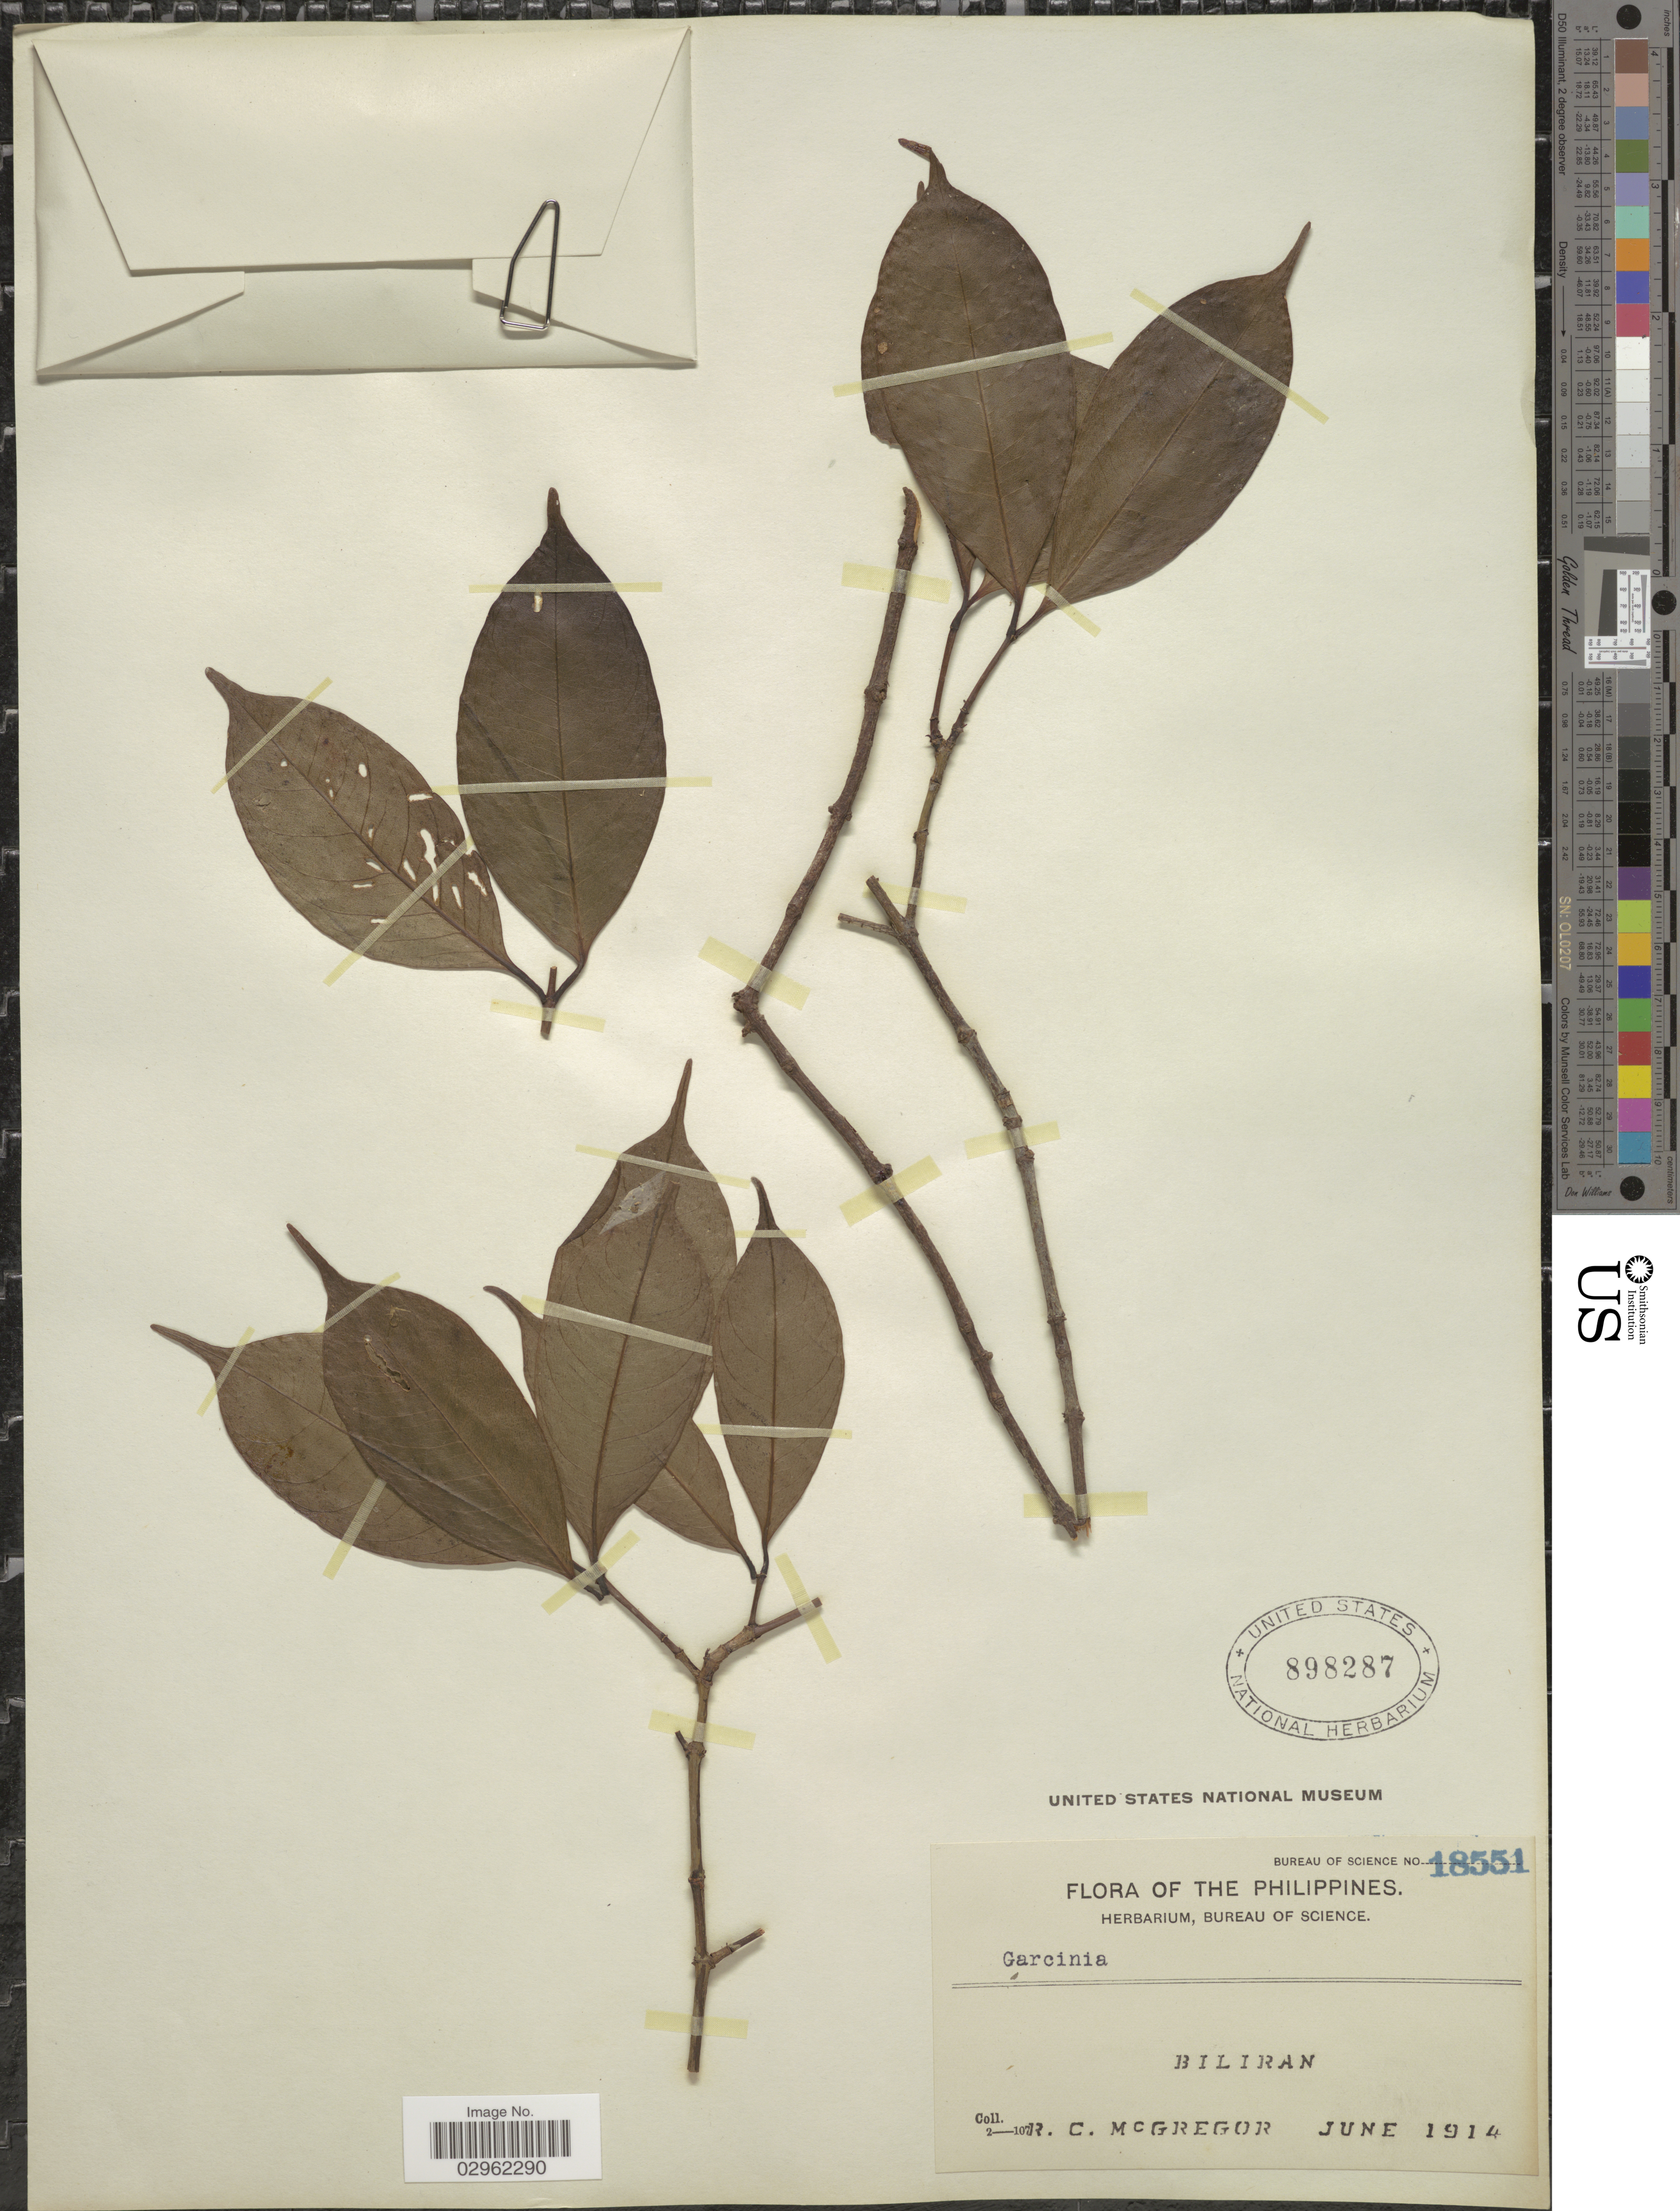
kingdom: Plantae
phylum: Tracheophyta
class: Magnoliopsida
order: Malpighiales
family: Clusiaceae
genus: Garcinia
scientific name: Garcinia sp.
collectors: R. C. McGregor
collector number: Bureau of Science 18551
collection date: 1914-06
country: Philippines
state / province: Eastern Visayas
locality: Biliran.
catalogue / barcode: US 898287